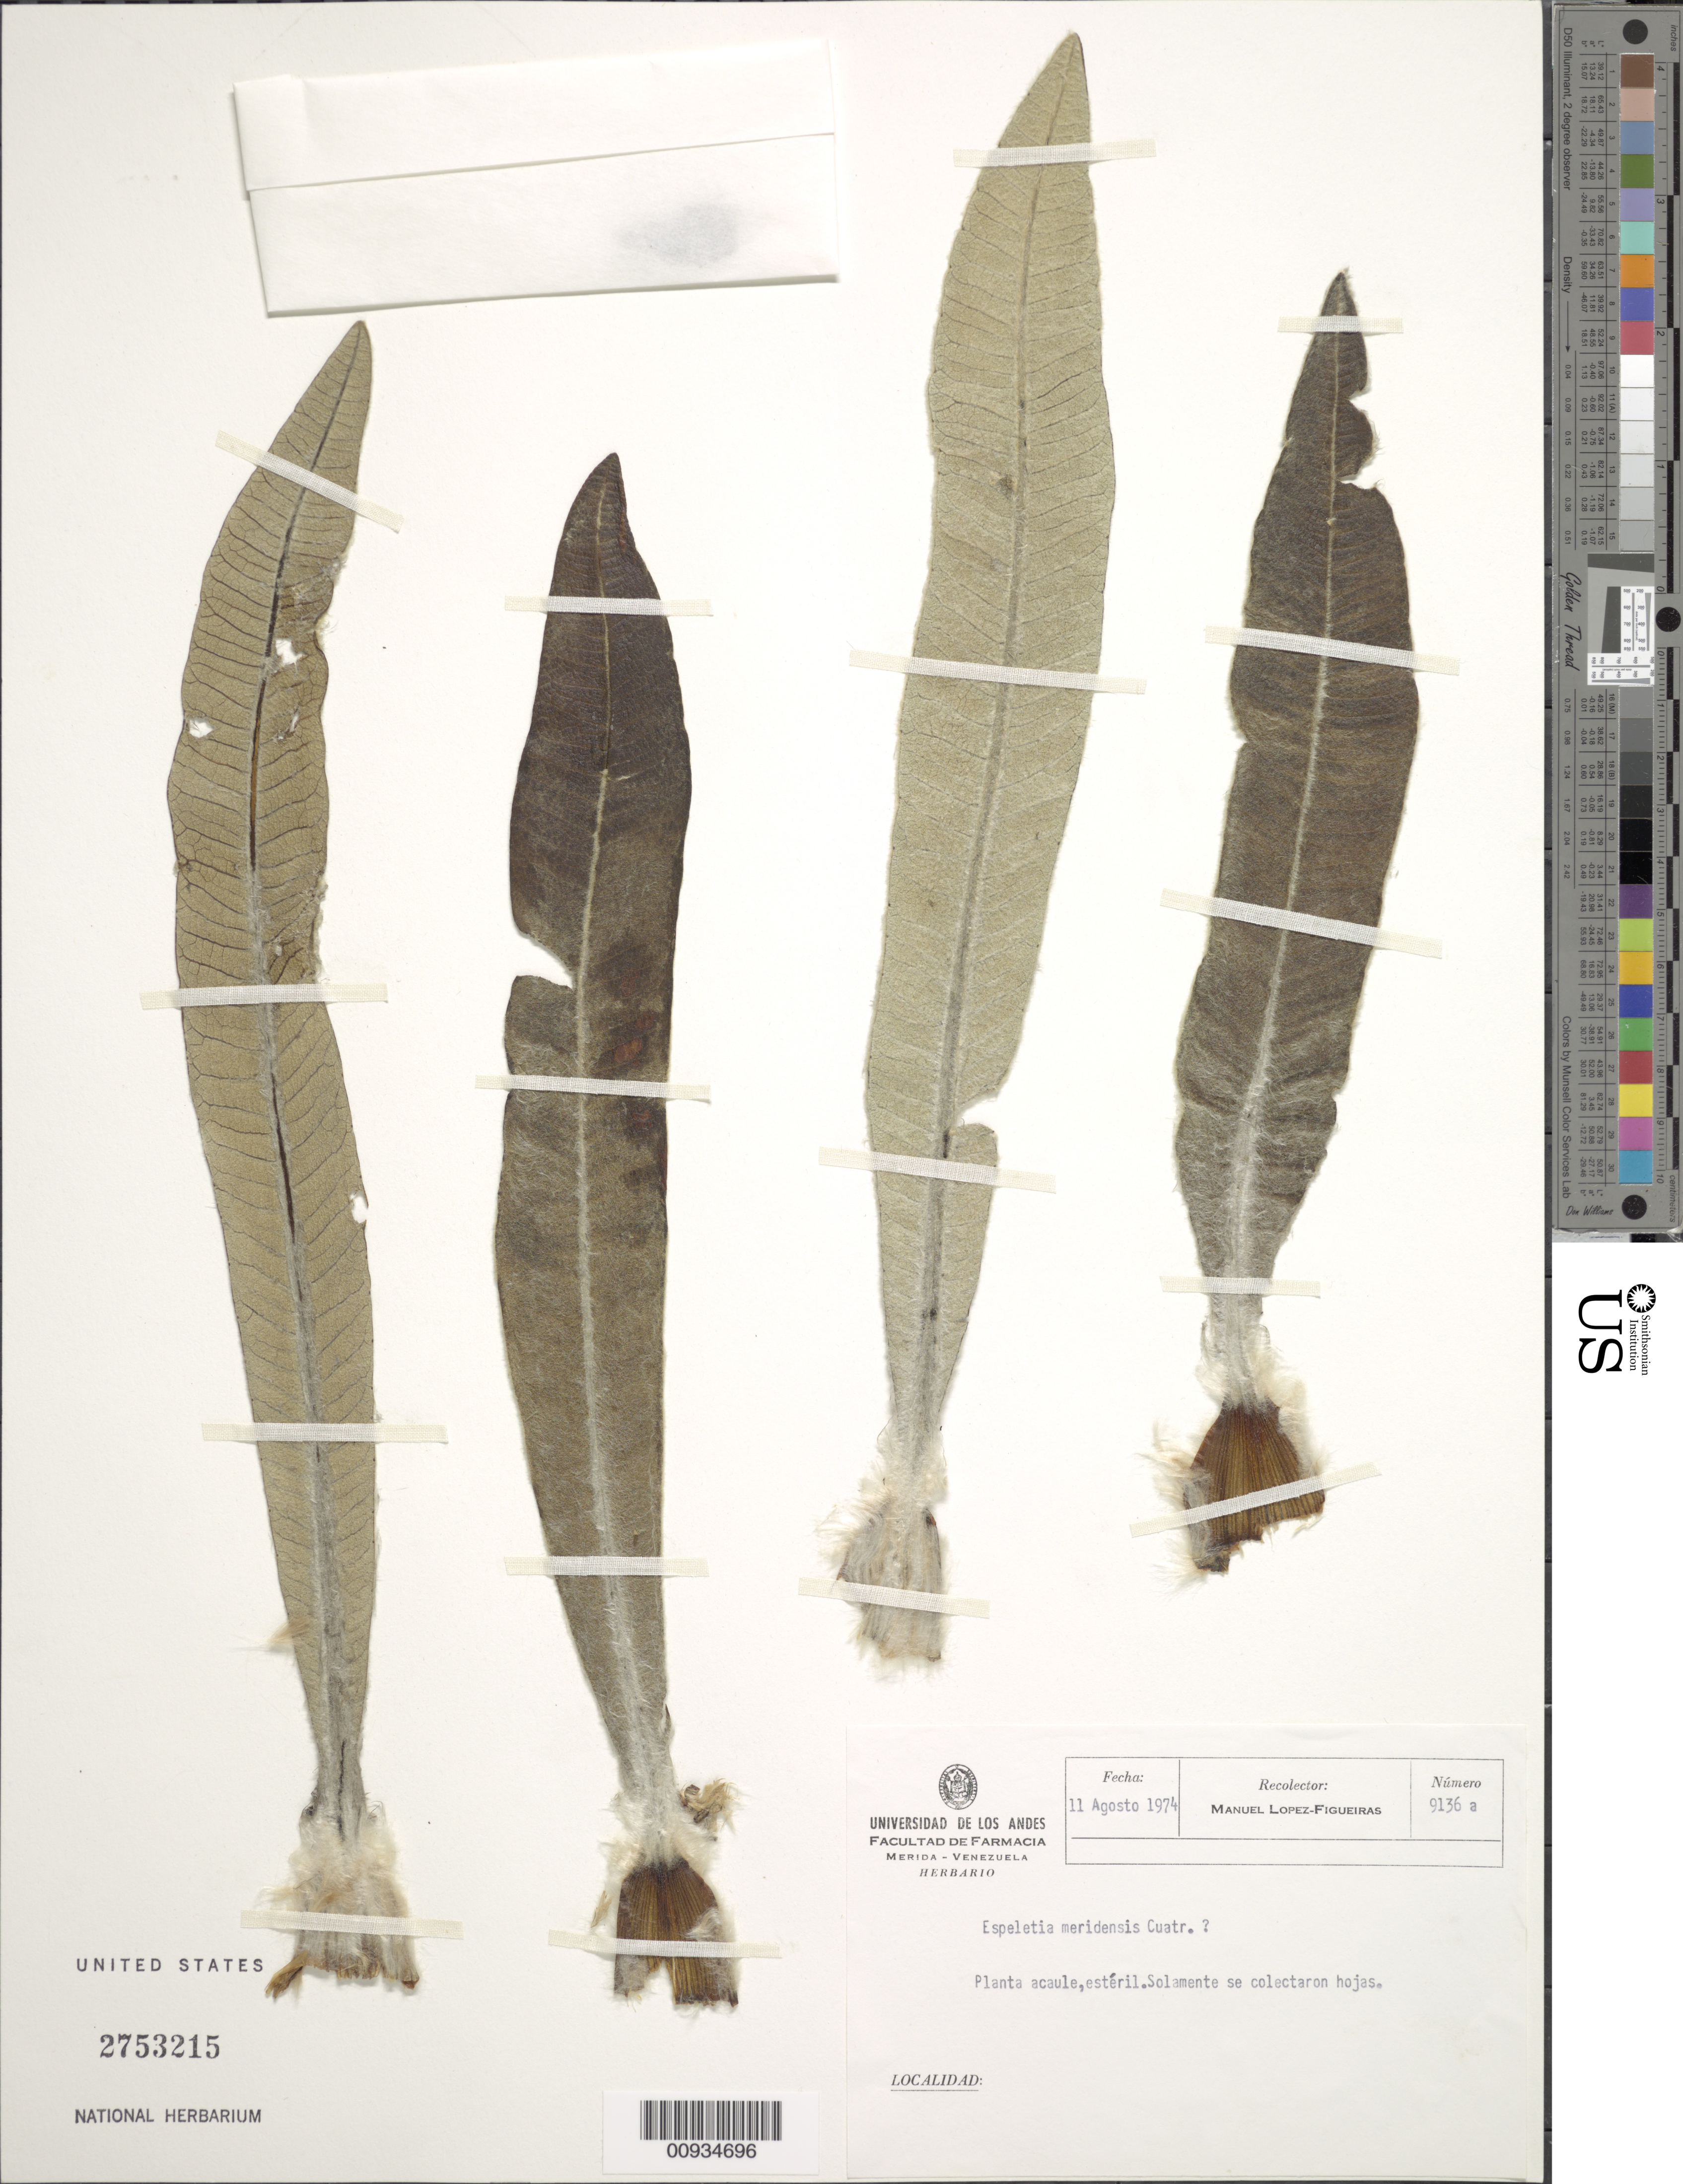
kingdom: Plantae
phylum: Tracheophyta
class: Magnoliopsida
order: Asterales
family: Asteraceae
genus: Espeletiopsis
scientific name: Espeletiopsis meridensis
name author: (Cuatrec.) Cuatrec.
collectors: M. López Figueiras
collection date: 1974-08-11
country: Venezuela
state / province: Mérida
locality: Páramo de la Negra. Encontrado en el km 143. Cordillera de los Andes.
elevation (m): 3000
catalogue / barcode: US 2753215